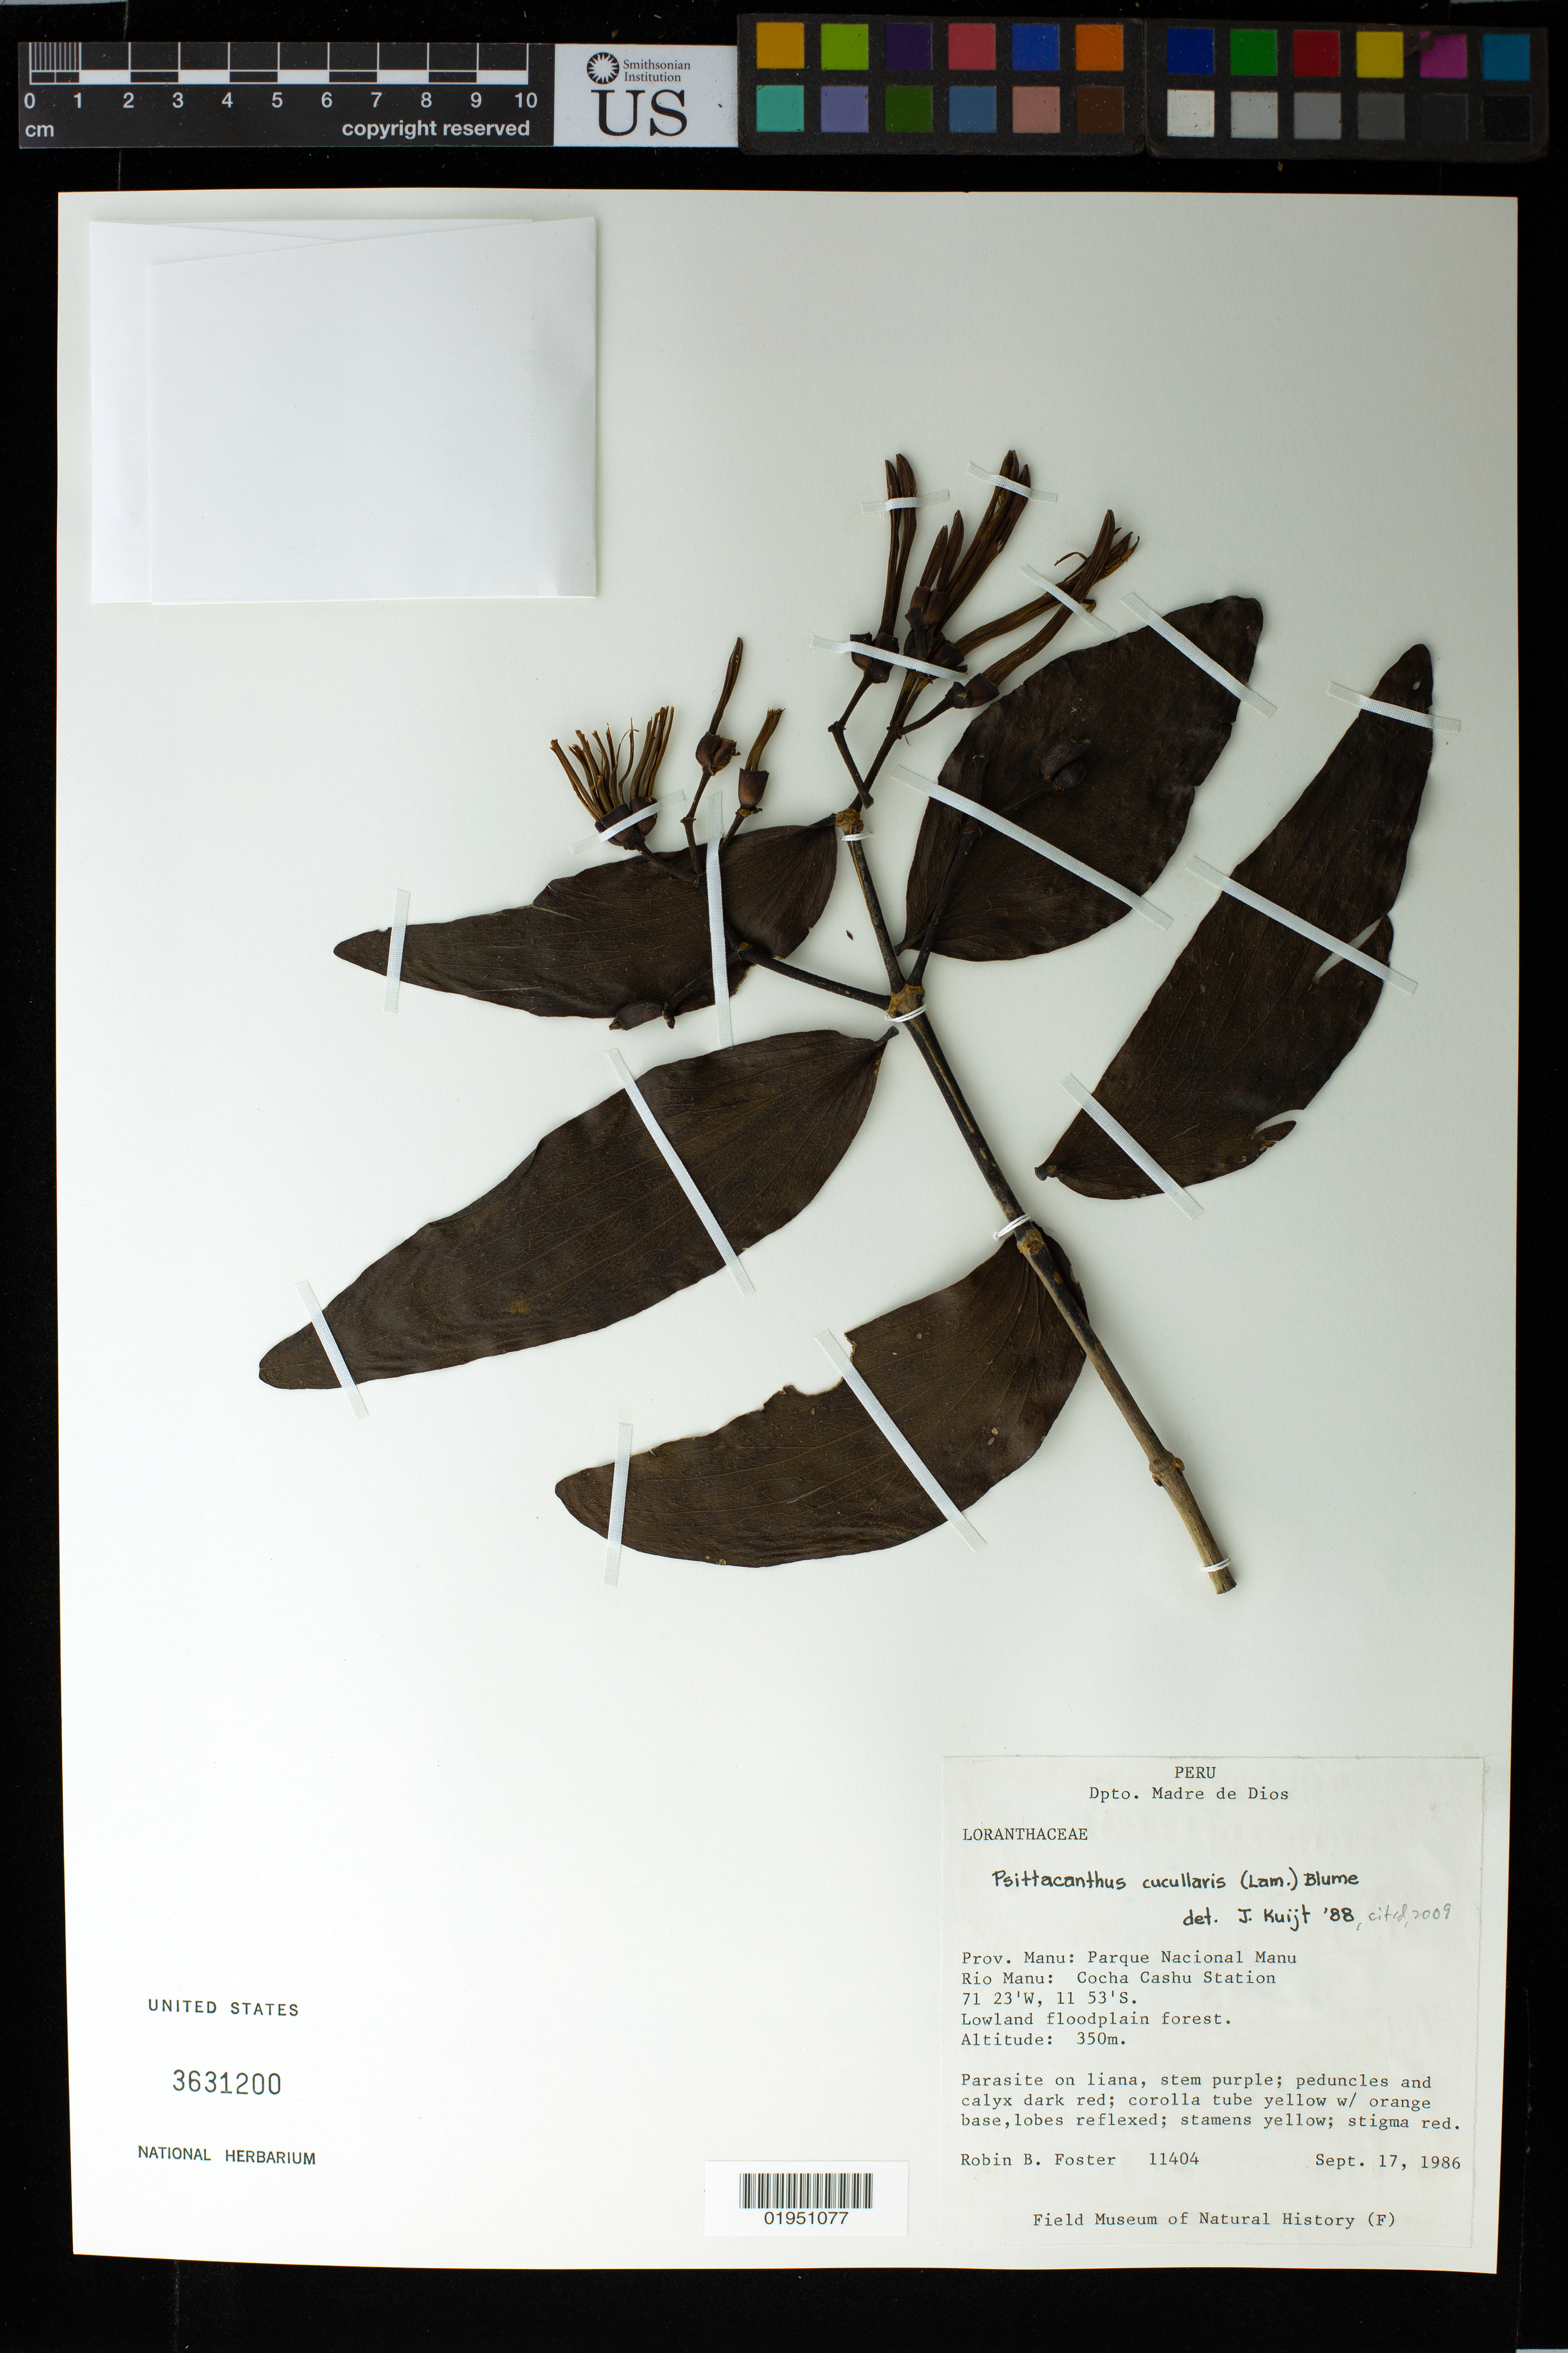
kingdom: Plantae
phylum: Tracheophyta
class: Magnoliopsida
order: Santalales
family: Loranthaceae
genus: Psittacanthus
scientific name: Psittacanthus cucullaris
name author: (Lam.) Blume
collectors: R. B. Foster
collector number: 11404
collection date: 1986-09-17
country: Peru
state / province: Madre de Dios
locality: Prov. Manu: Parque Nacional Manu. Rio Manu: Cocha Cashu Station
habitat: lowland floodplain forest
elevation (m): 350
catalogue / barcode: US 3631200